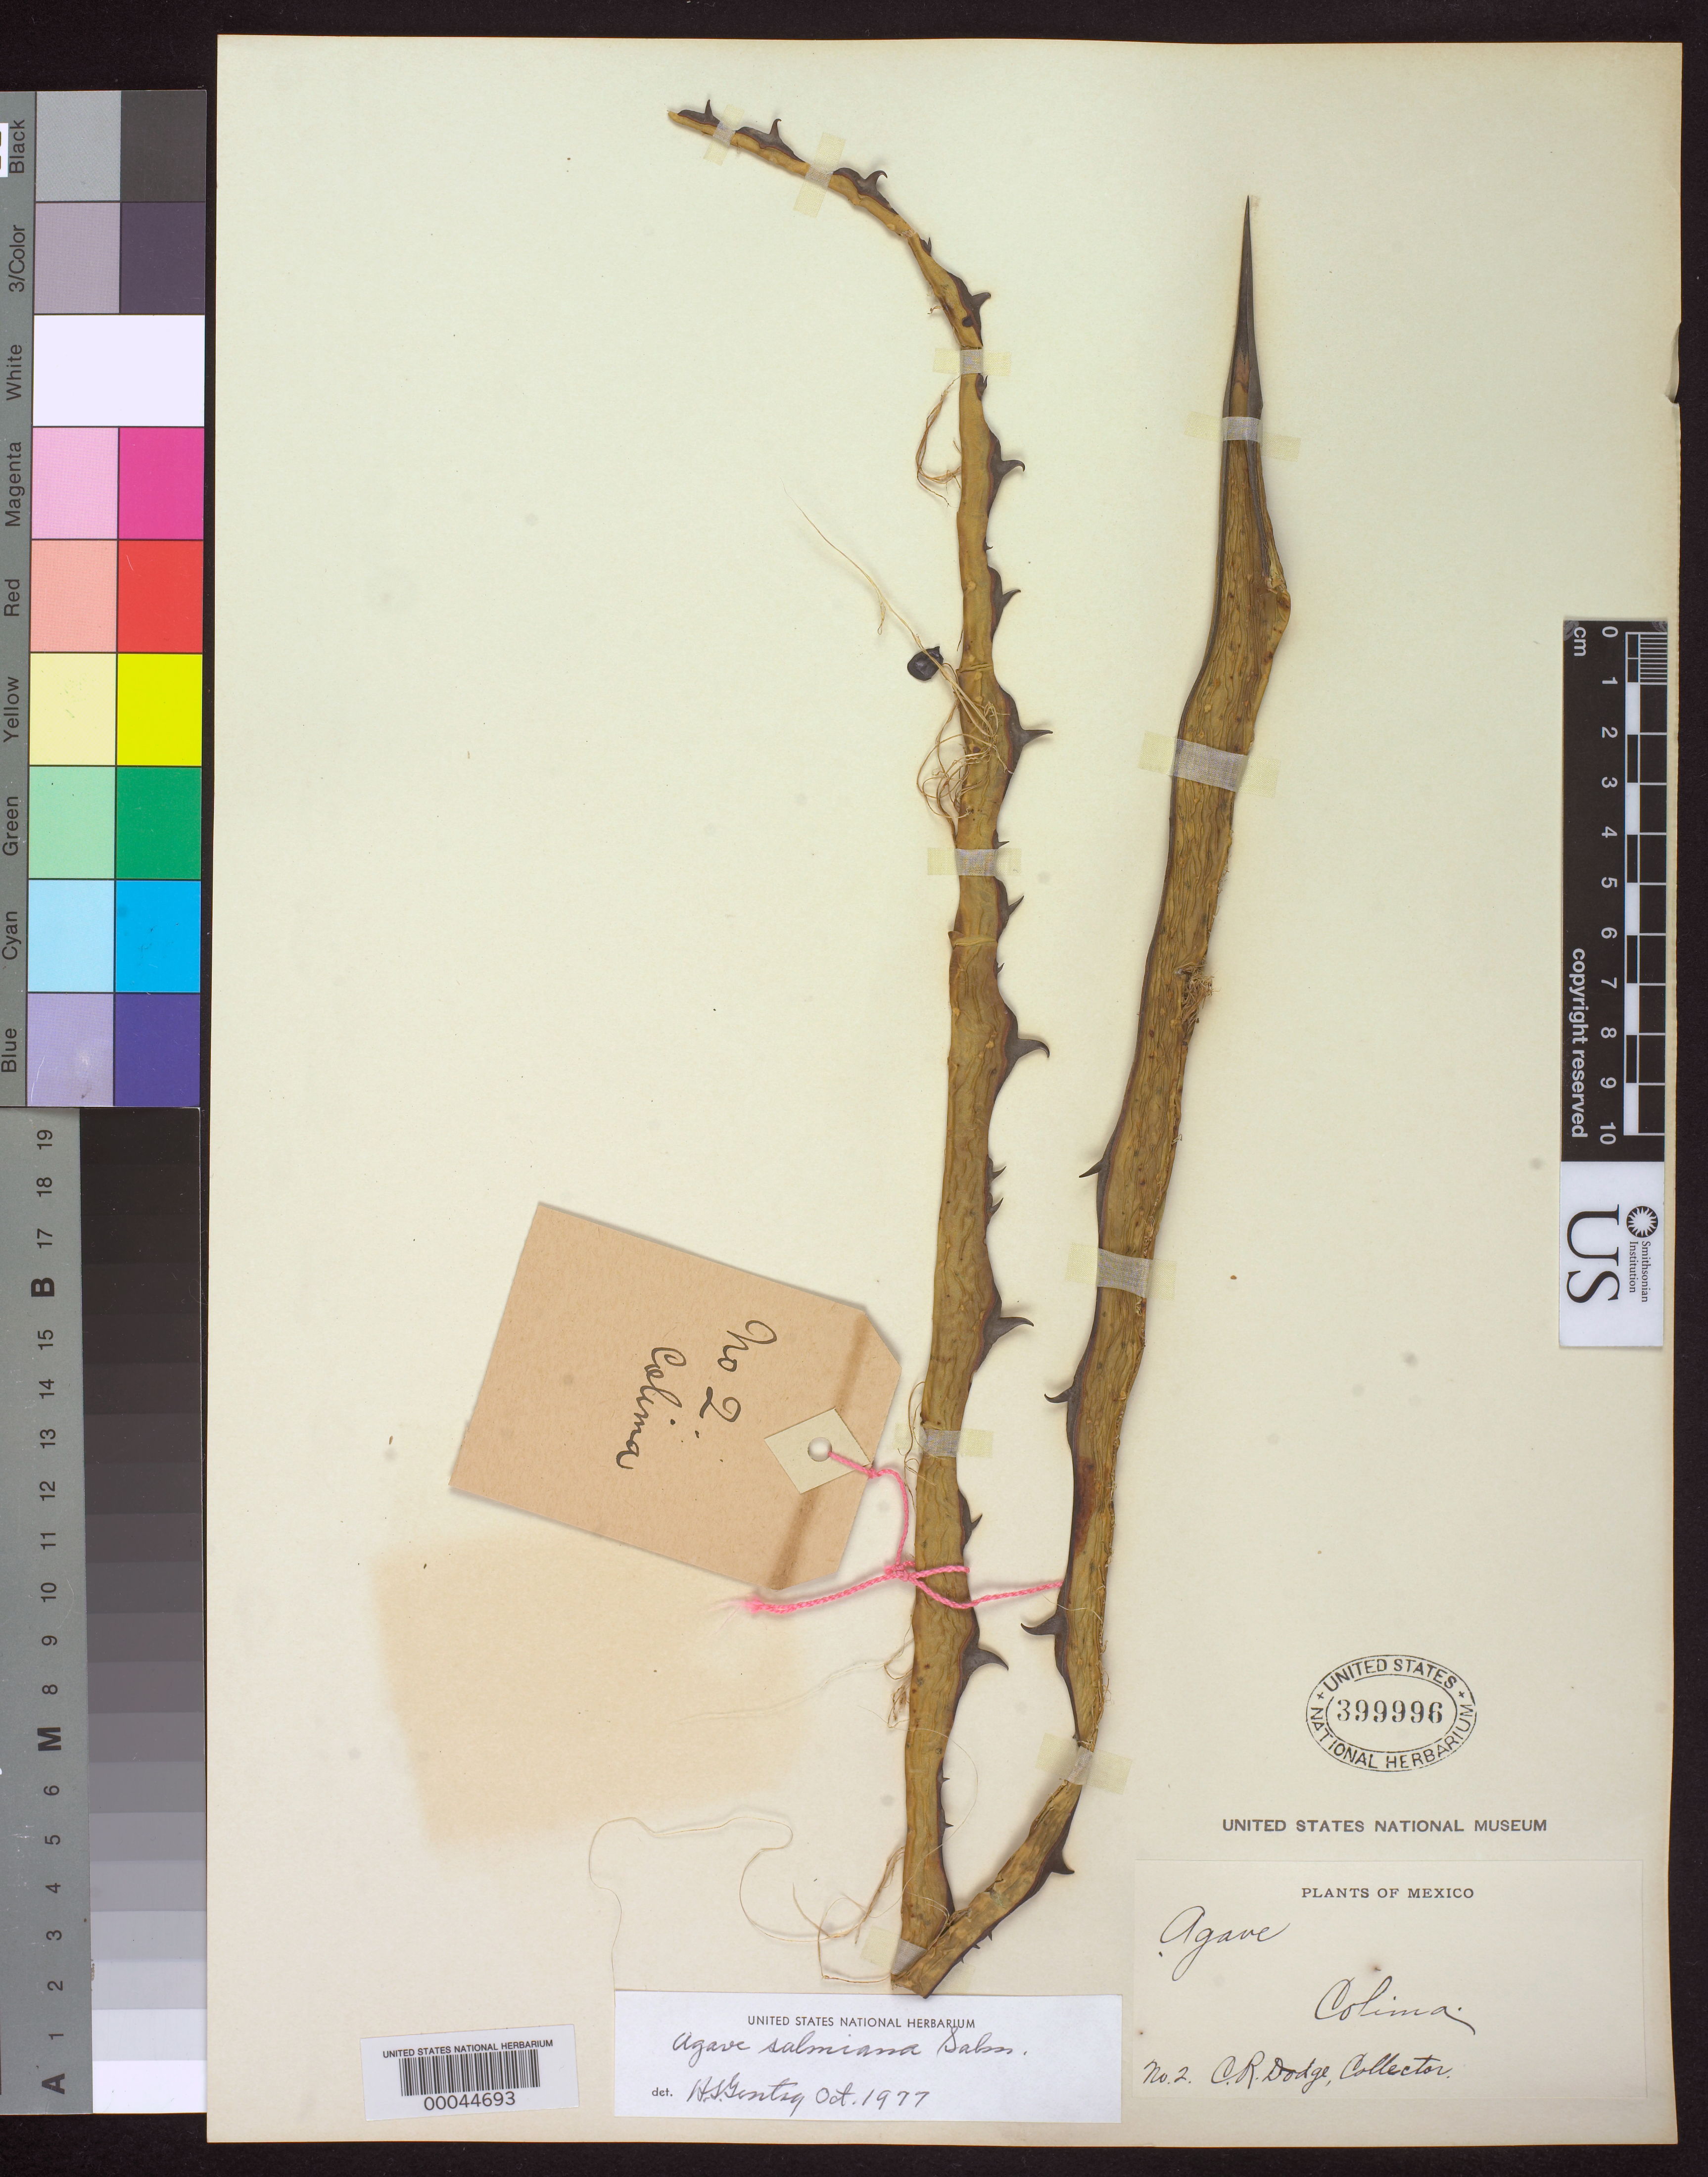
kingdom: Plantae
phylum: Tracheophyta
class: Liliopsida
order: Asparagales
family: Asparagaceae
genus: Agave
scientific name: Agave salmiana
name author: Otto ex Salm-Dyck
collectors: C. Dodge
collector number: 2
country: Mexico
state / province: Colima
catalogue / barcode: US 399996